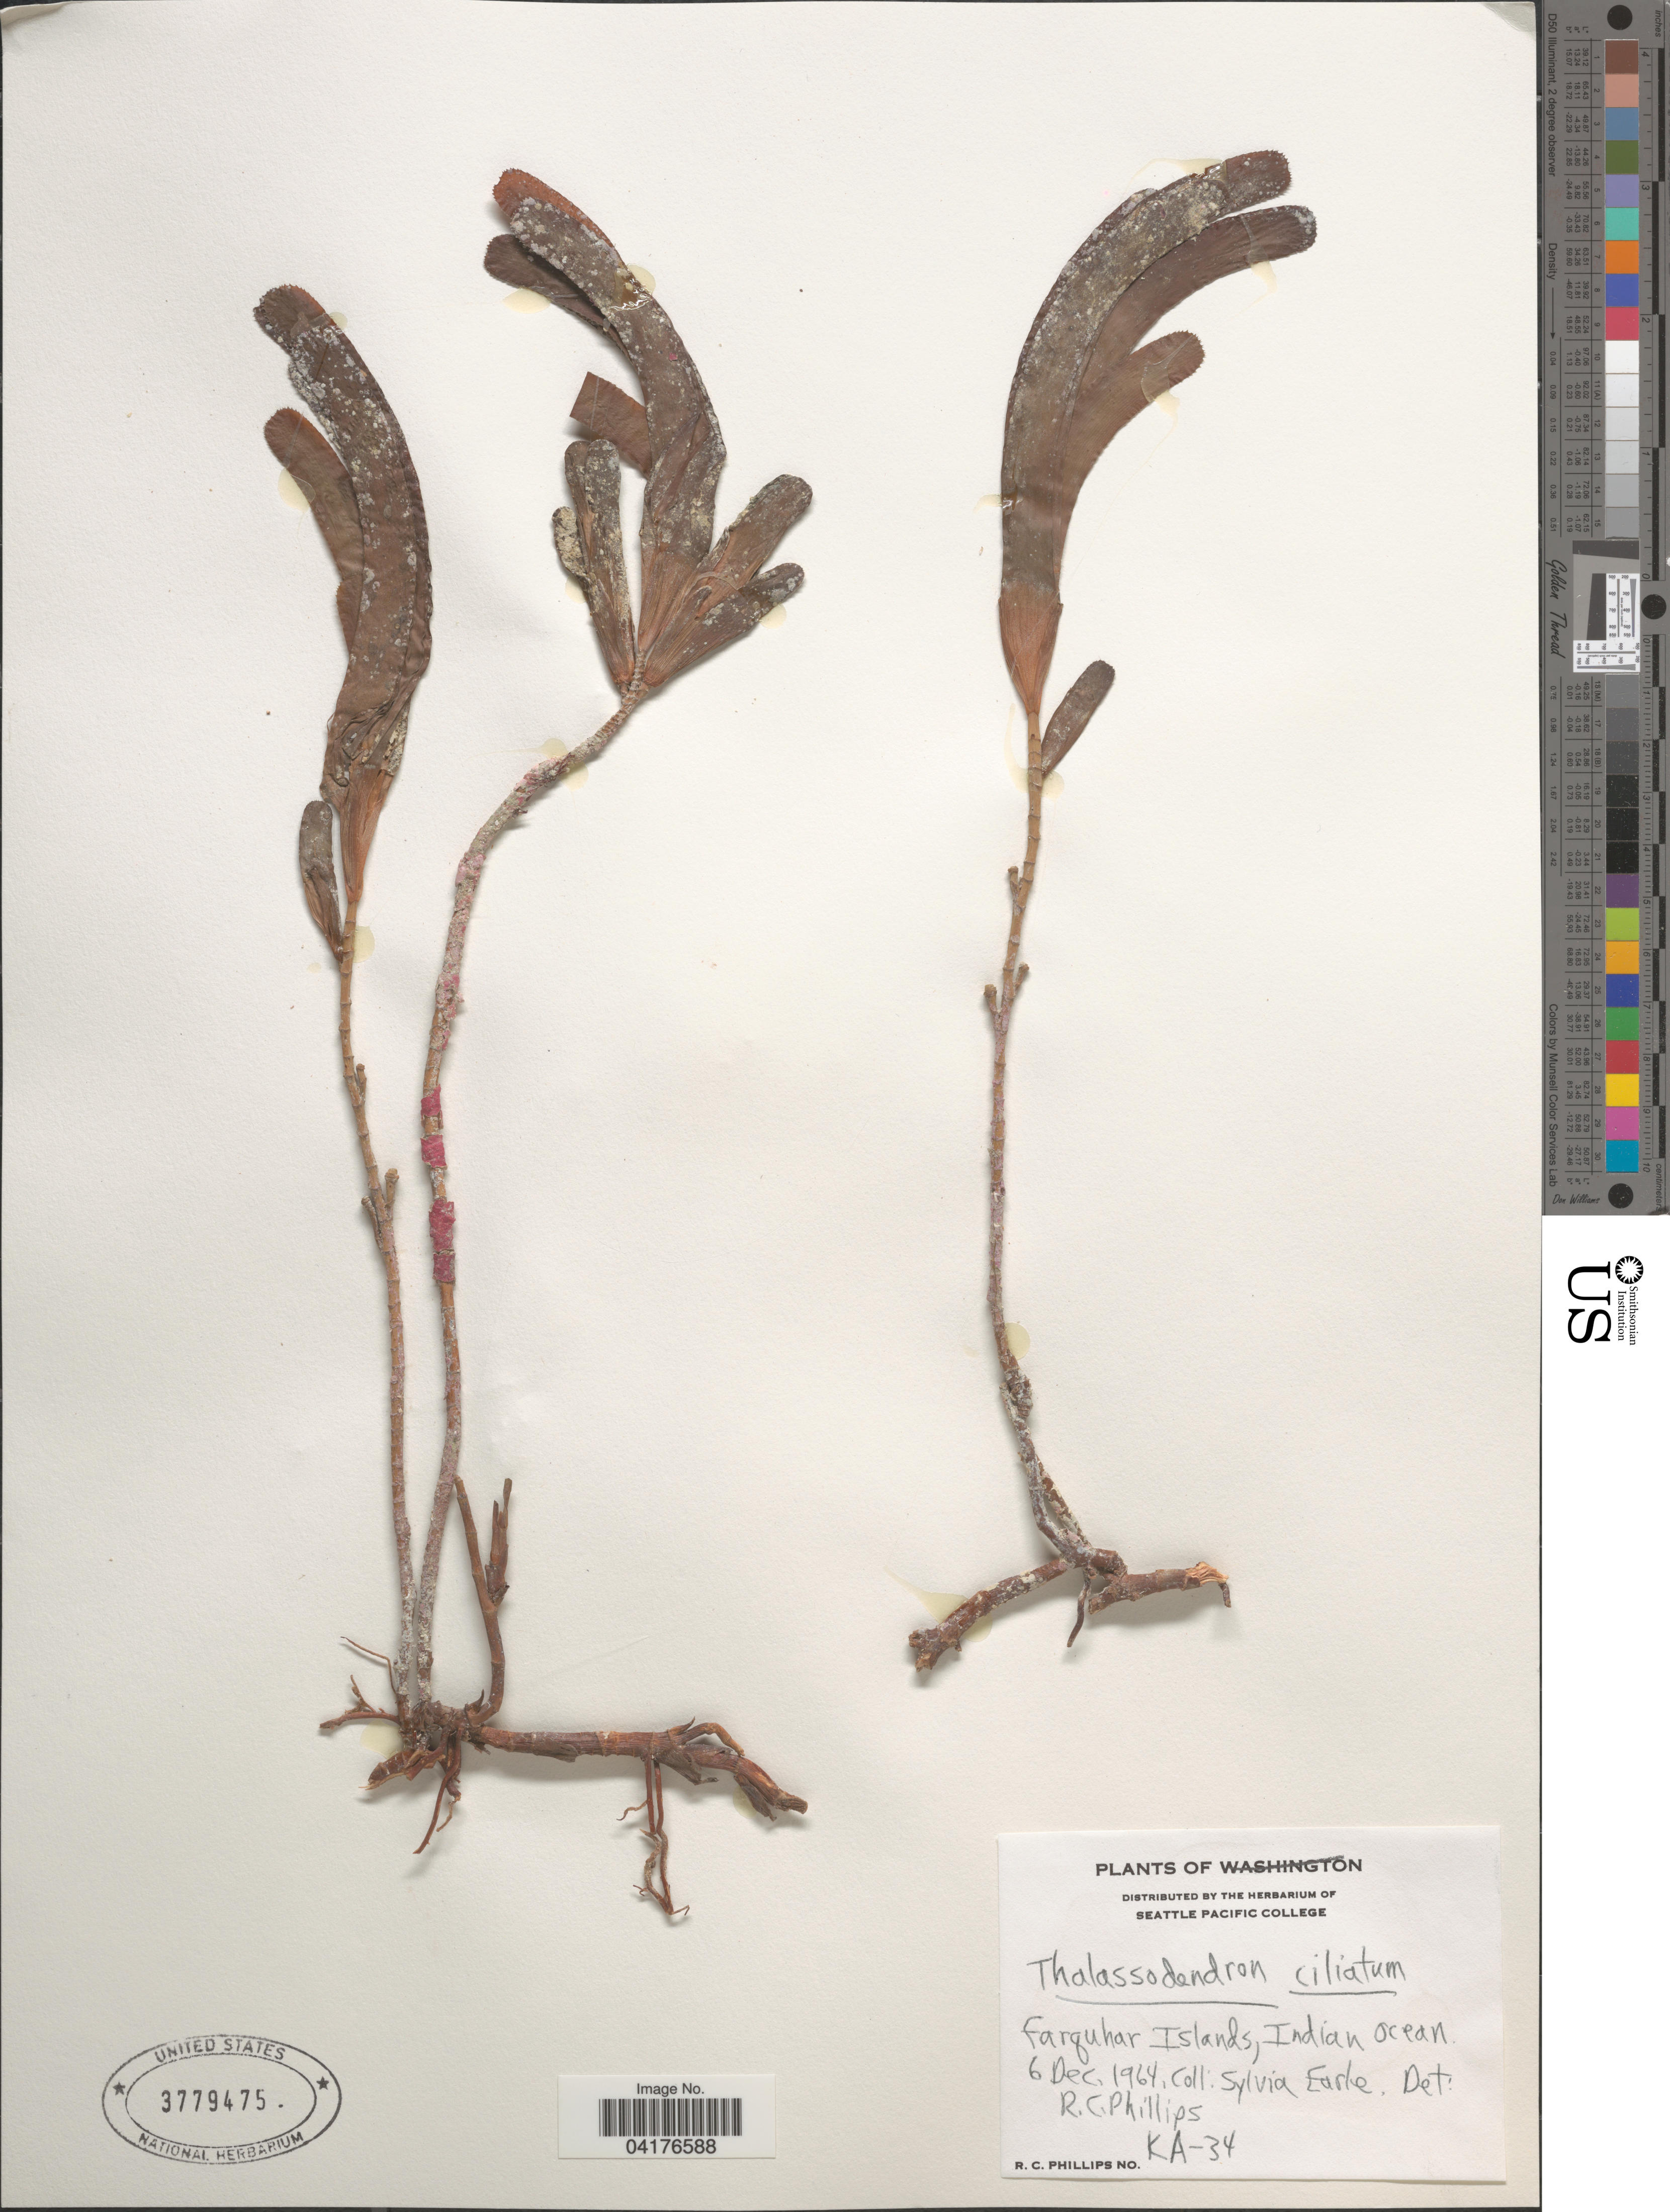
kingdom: Plantae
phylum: Tracheophyta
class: Liliopsida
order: Alismatales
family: Cymodoceaceae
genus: Thalassodendron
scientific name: Thalassodendron ciliatum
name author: (Forssk.) Hartog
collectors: S. A. Earle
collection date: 1964-12-06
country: Seychelles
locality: Farquhar Islands, Indian Ocean.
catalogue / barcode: US 3779475